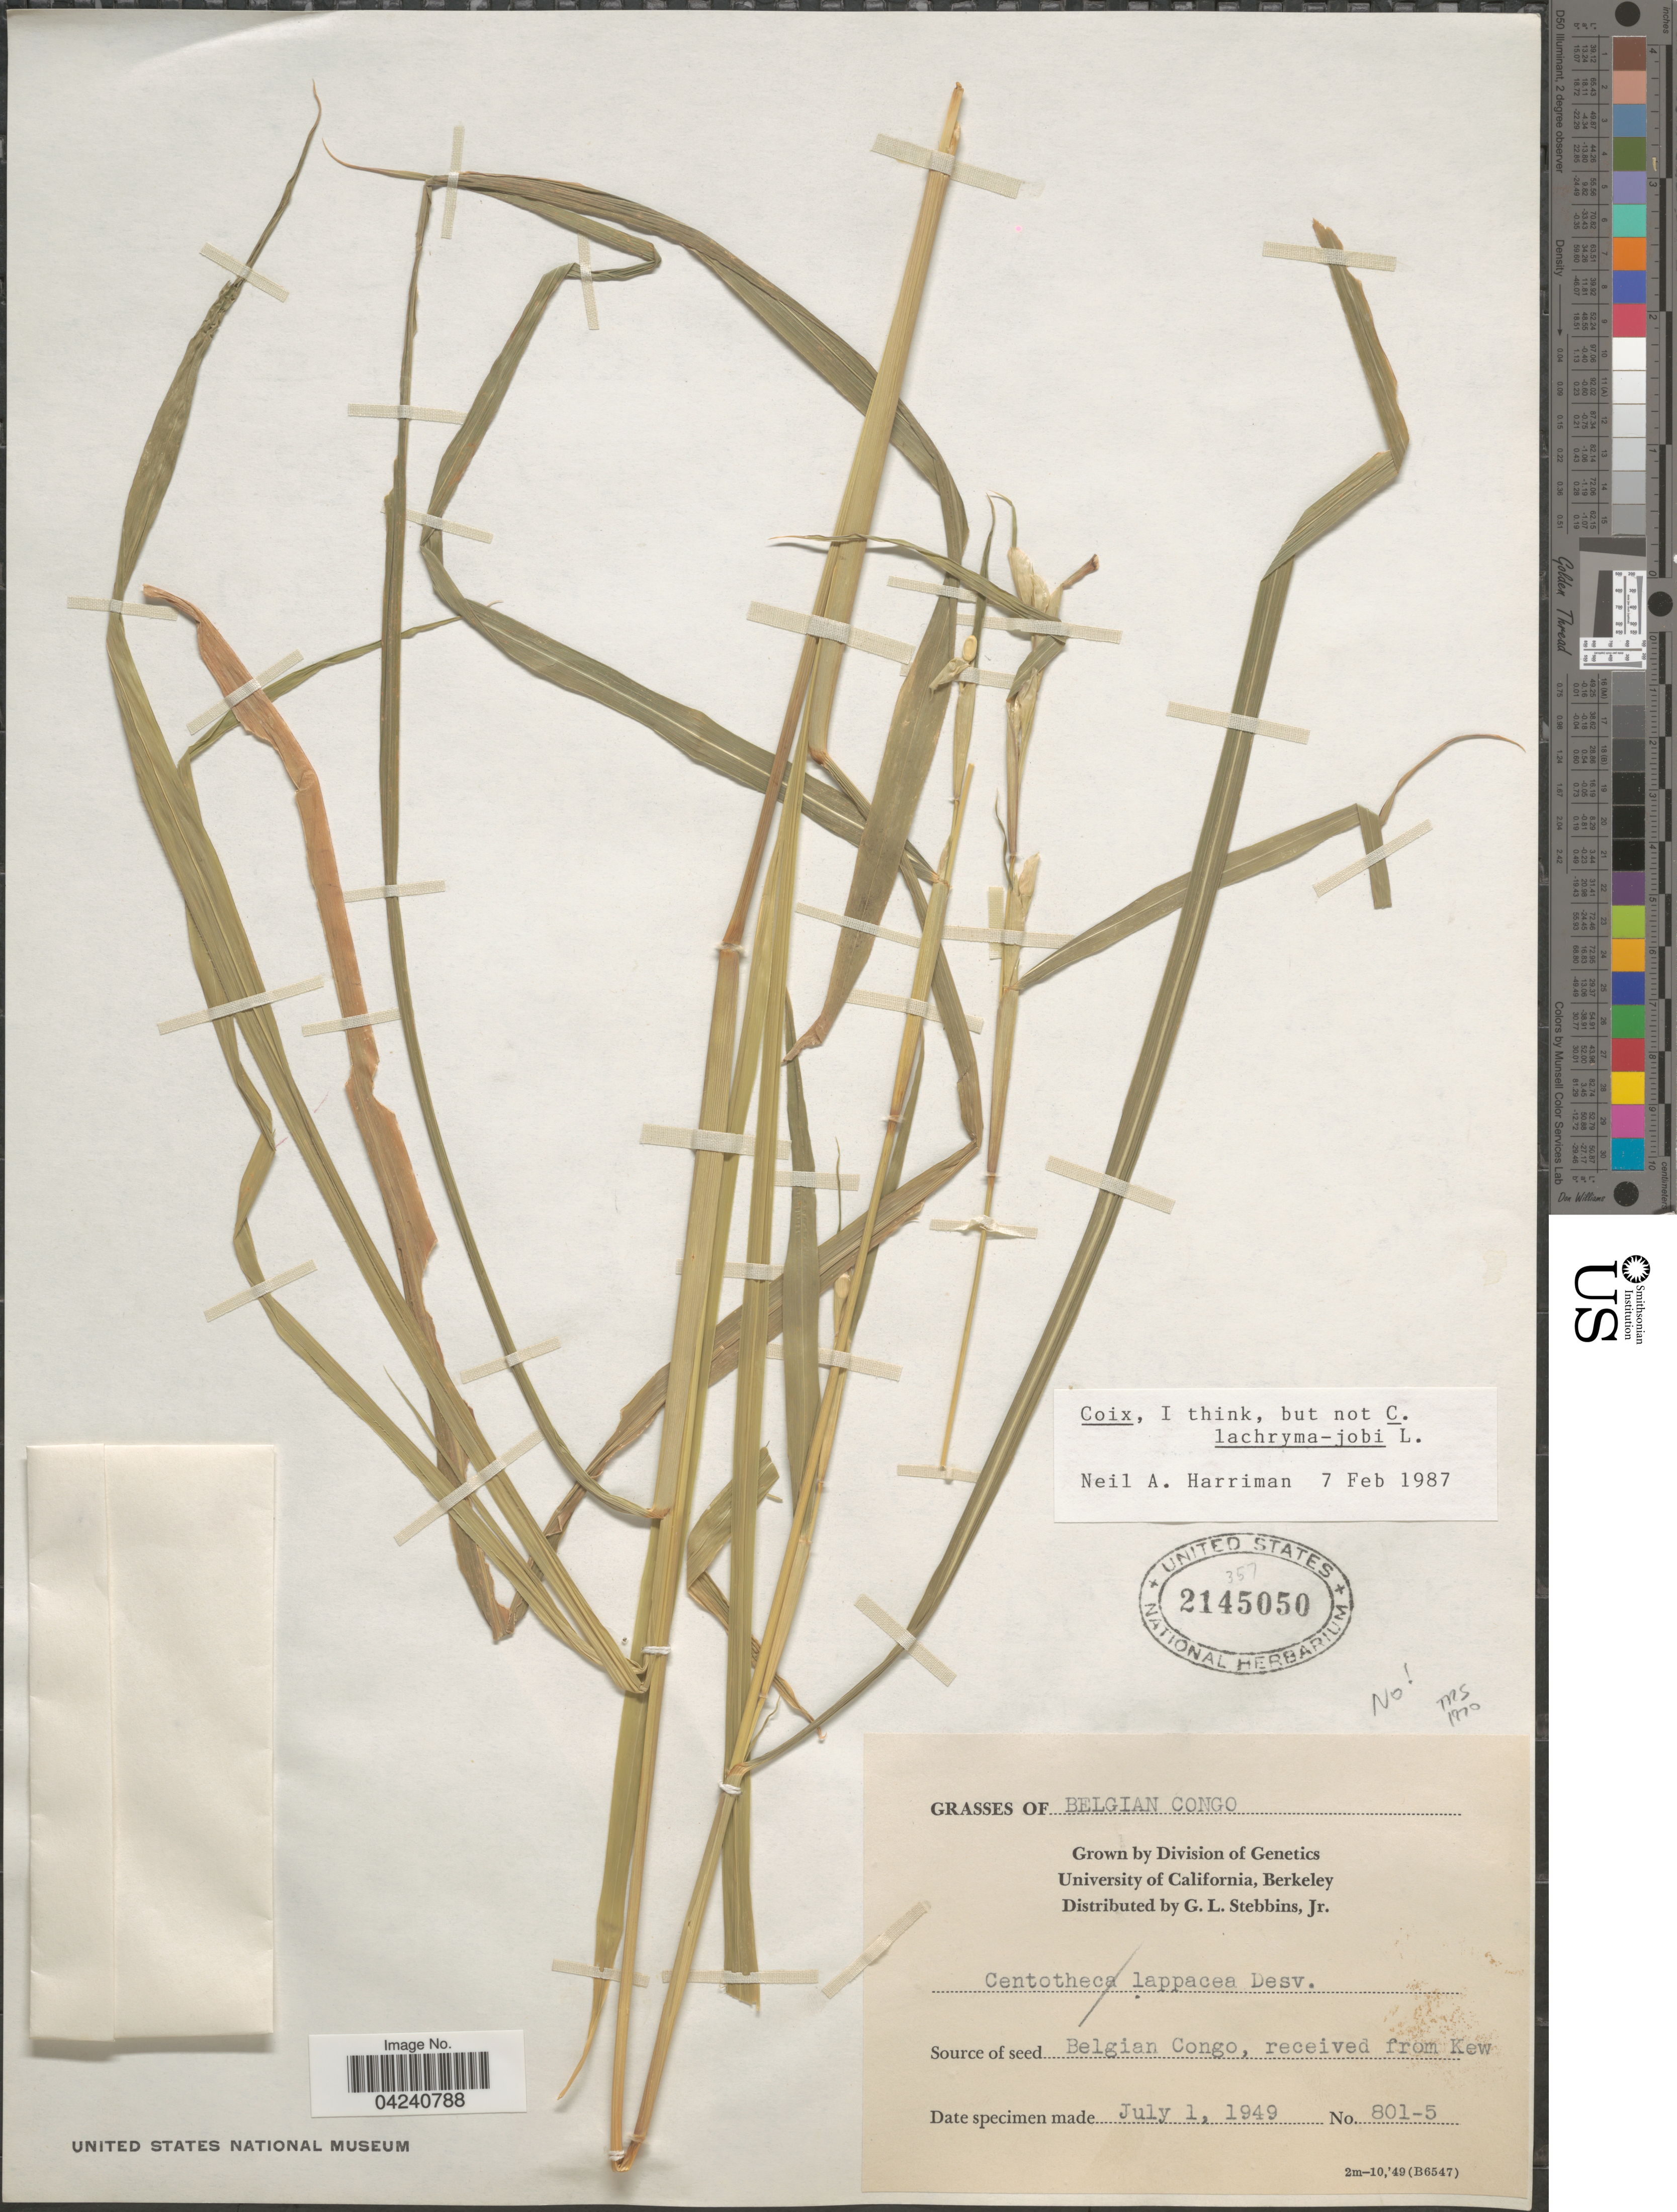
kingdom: Plantae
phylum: Tracheophyta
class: Liliopsida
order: Poales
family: Poaceae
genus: Coix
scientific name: Coix sp.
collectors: G. L. Stebbins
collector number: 801-5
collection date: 1949-07-01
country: United States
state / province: California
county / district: Alameda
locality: Division of Genetics. University of California, Berkeley.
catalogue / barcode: US 2145050